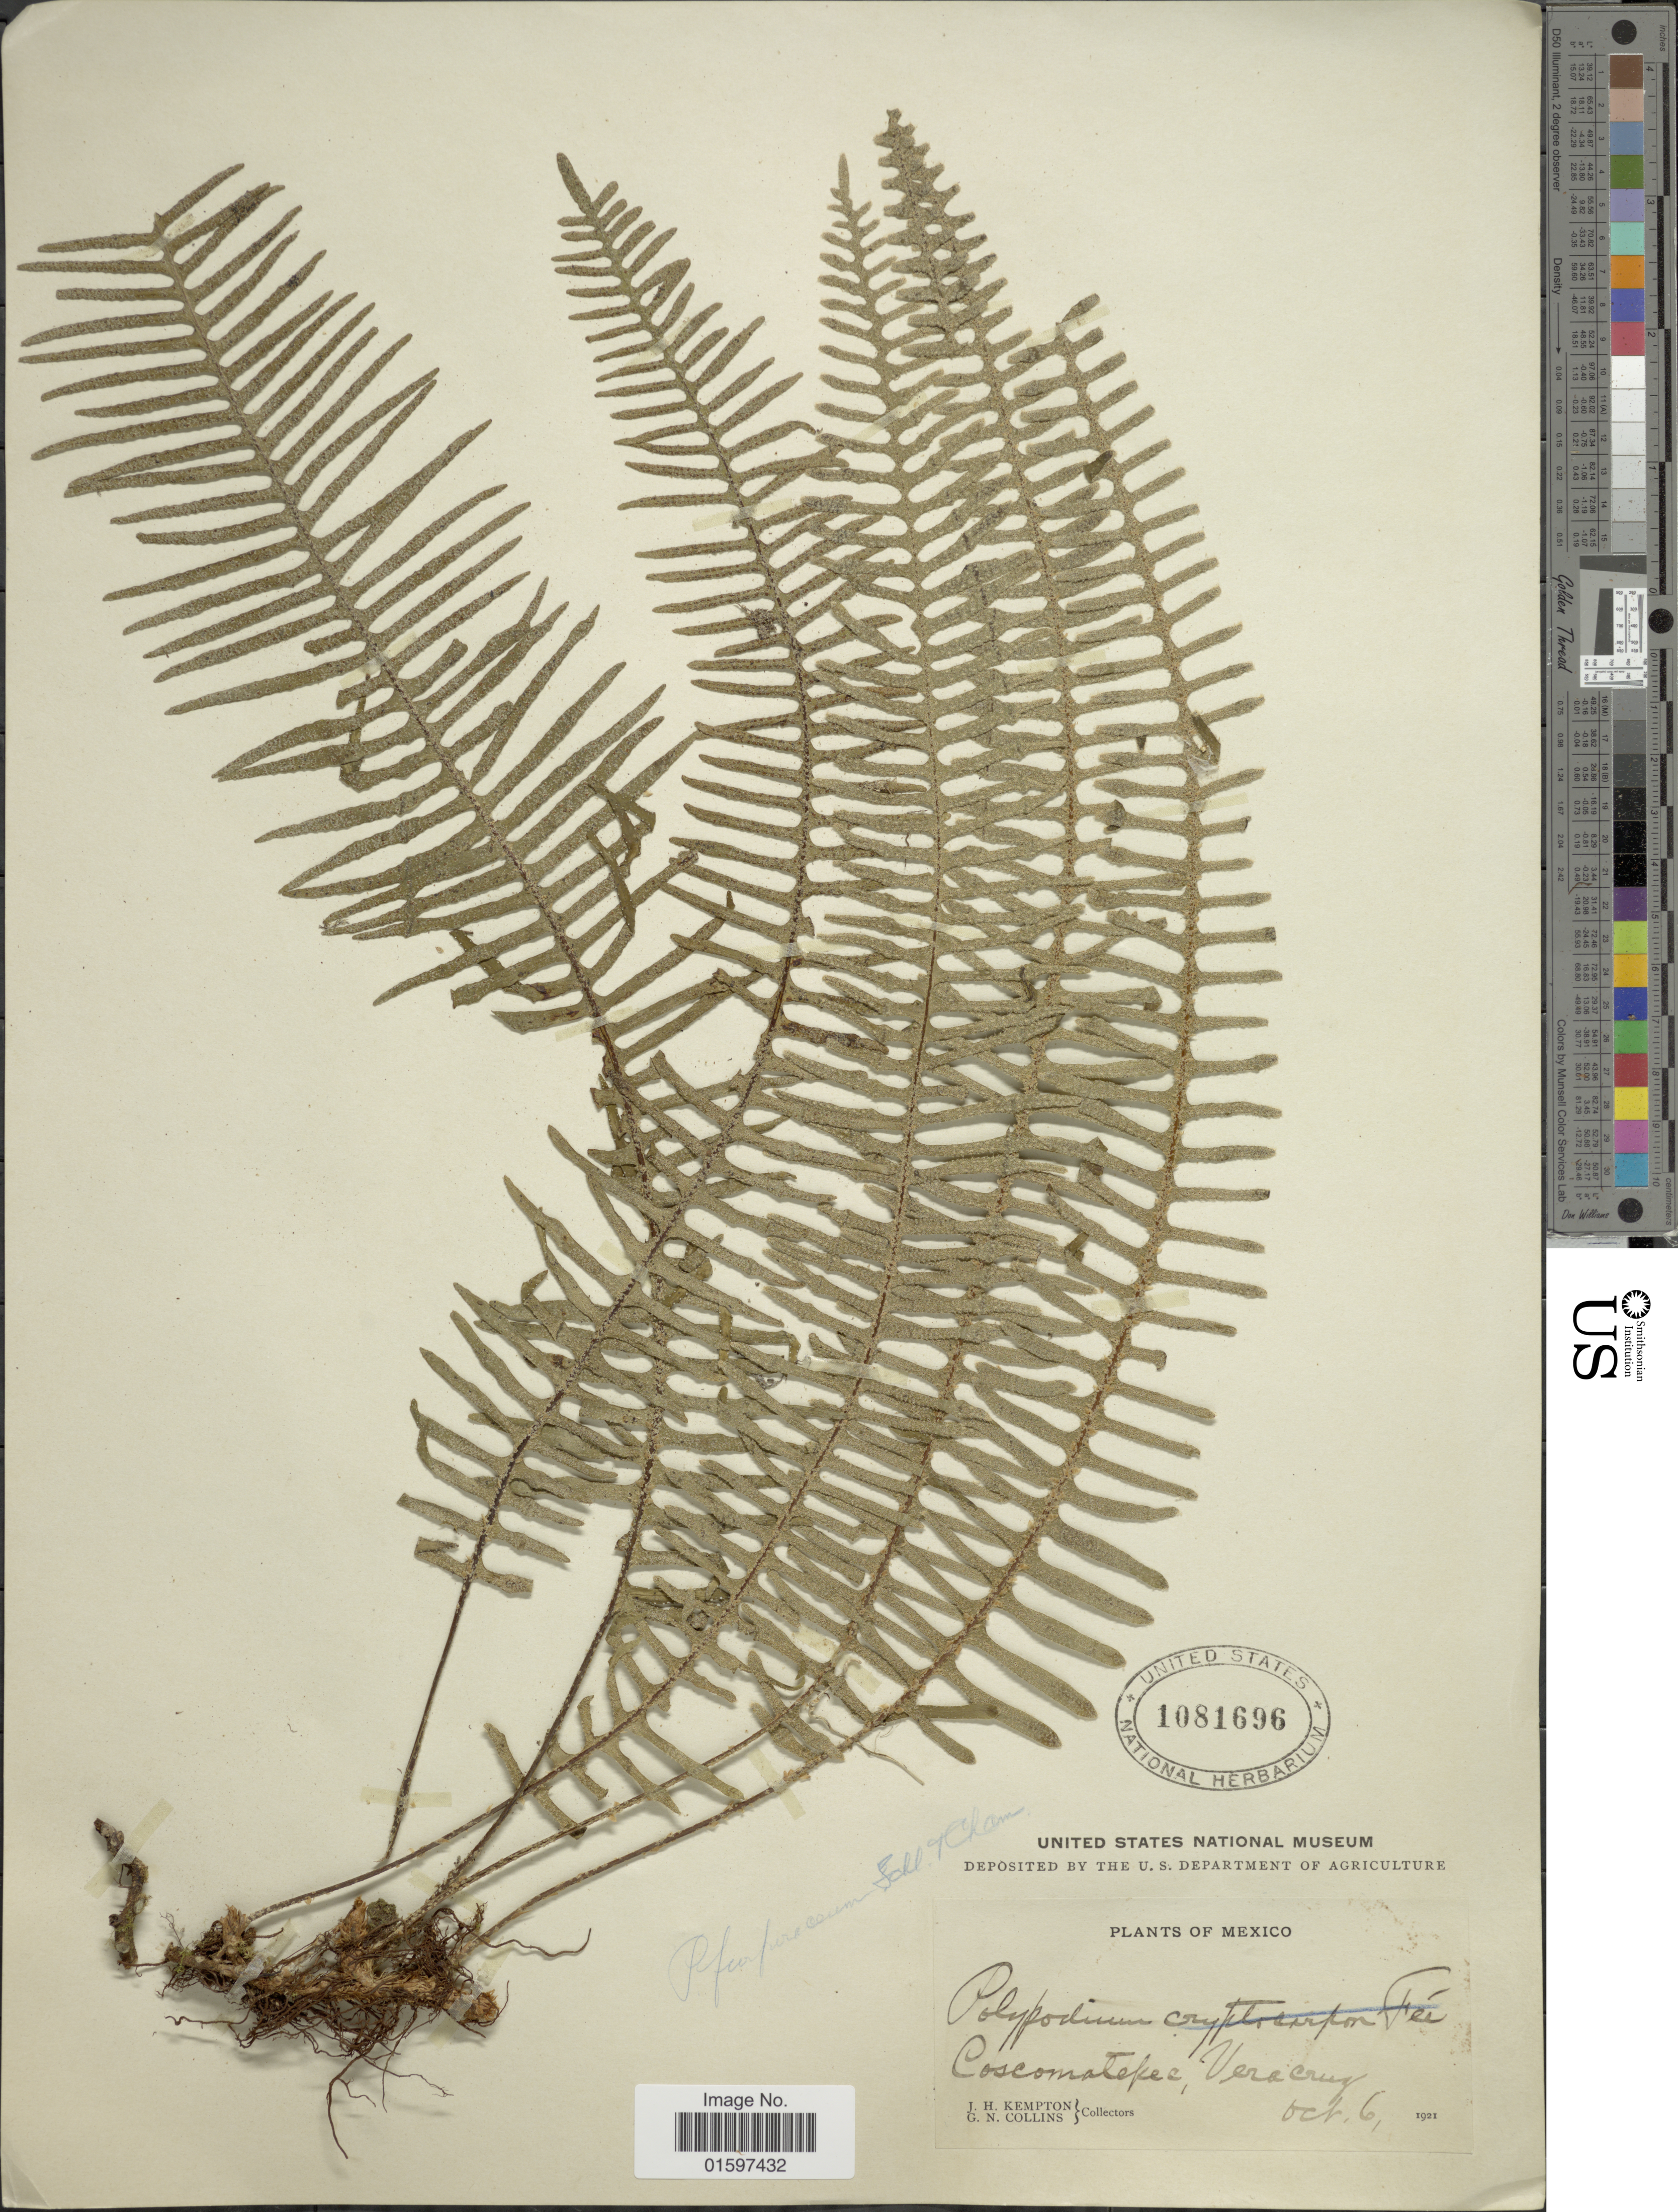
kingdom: Plantae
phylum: Tracheophyta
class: Polypodiopsida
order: Polypodiales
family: Polypodiaceae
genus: Pleopeltis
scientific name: Pleopeltis furfuracea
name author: (Schltdl. & Cham.) A.R. Sm. & Tejero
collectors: J. H. Kempton & G. Collins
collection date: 1921-10-06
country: Mexico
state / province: Veracruz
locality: Mexico, Coscomatepec, Veracruz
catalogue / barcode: US 1081696